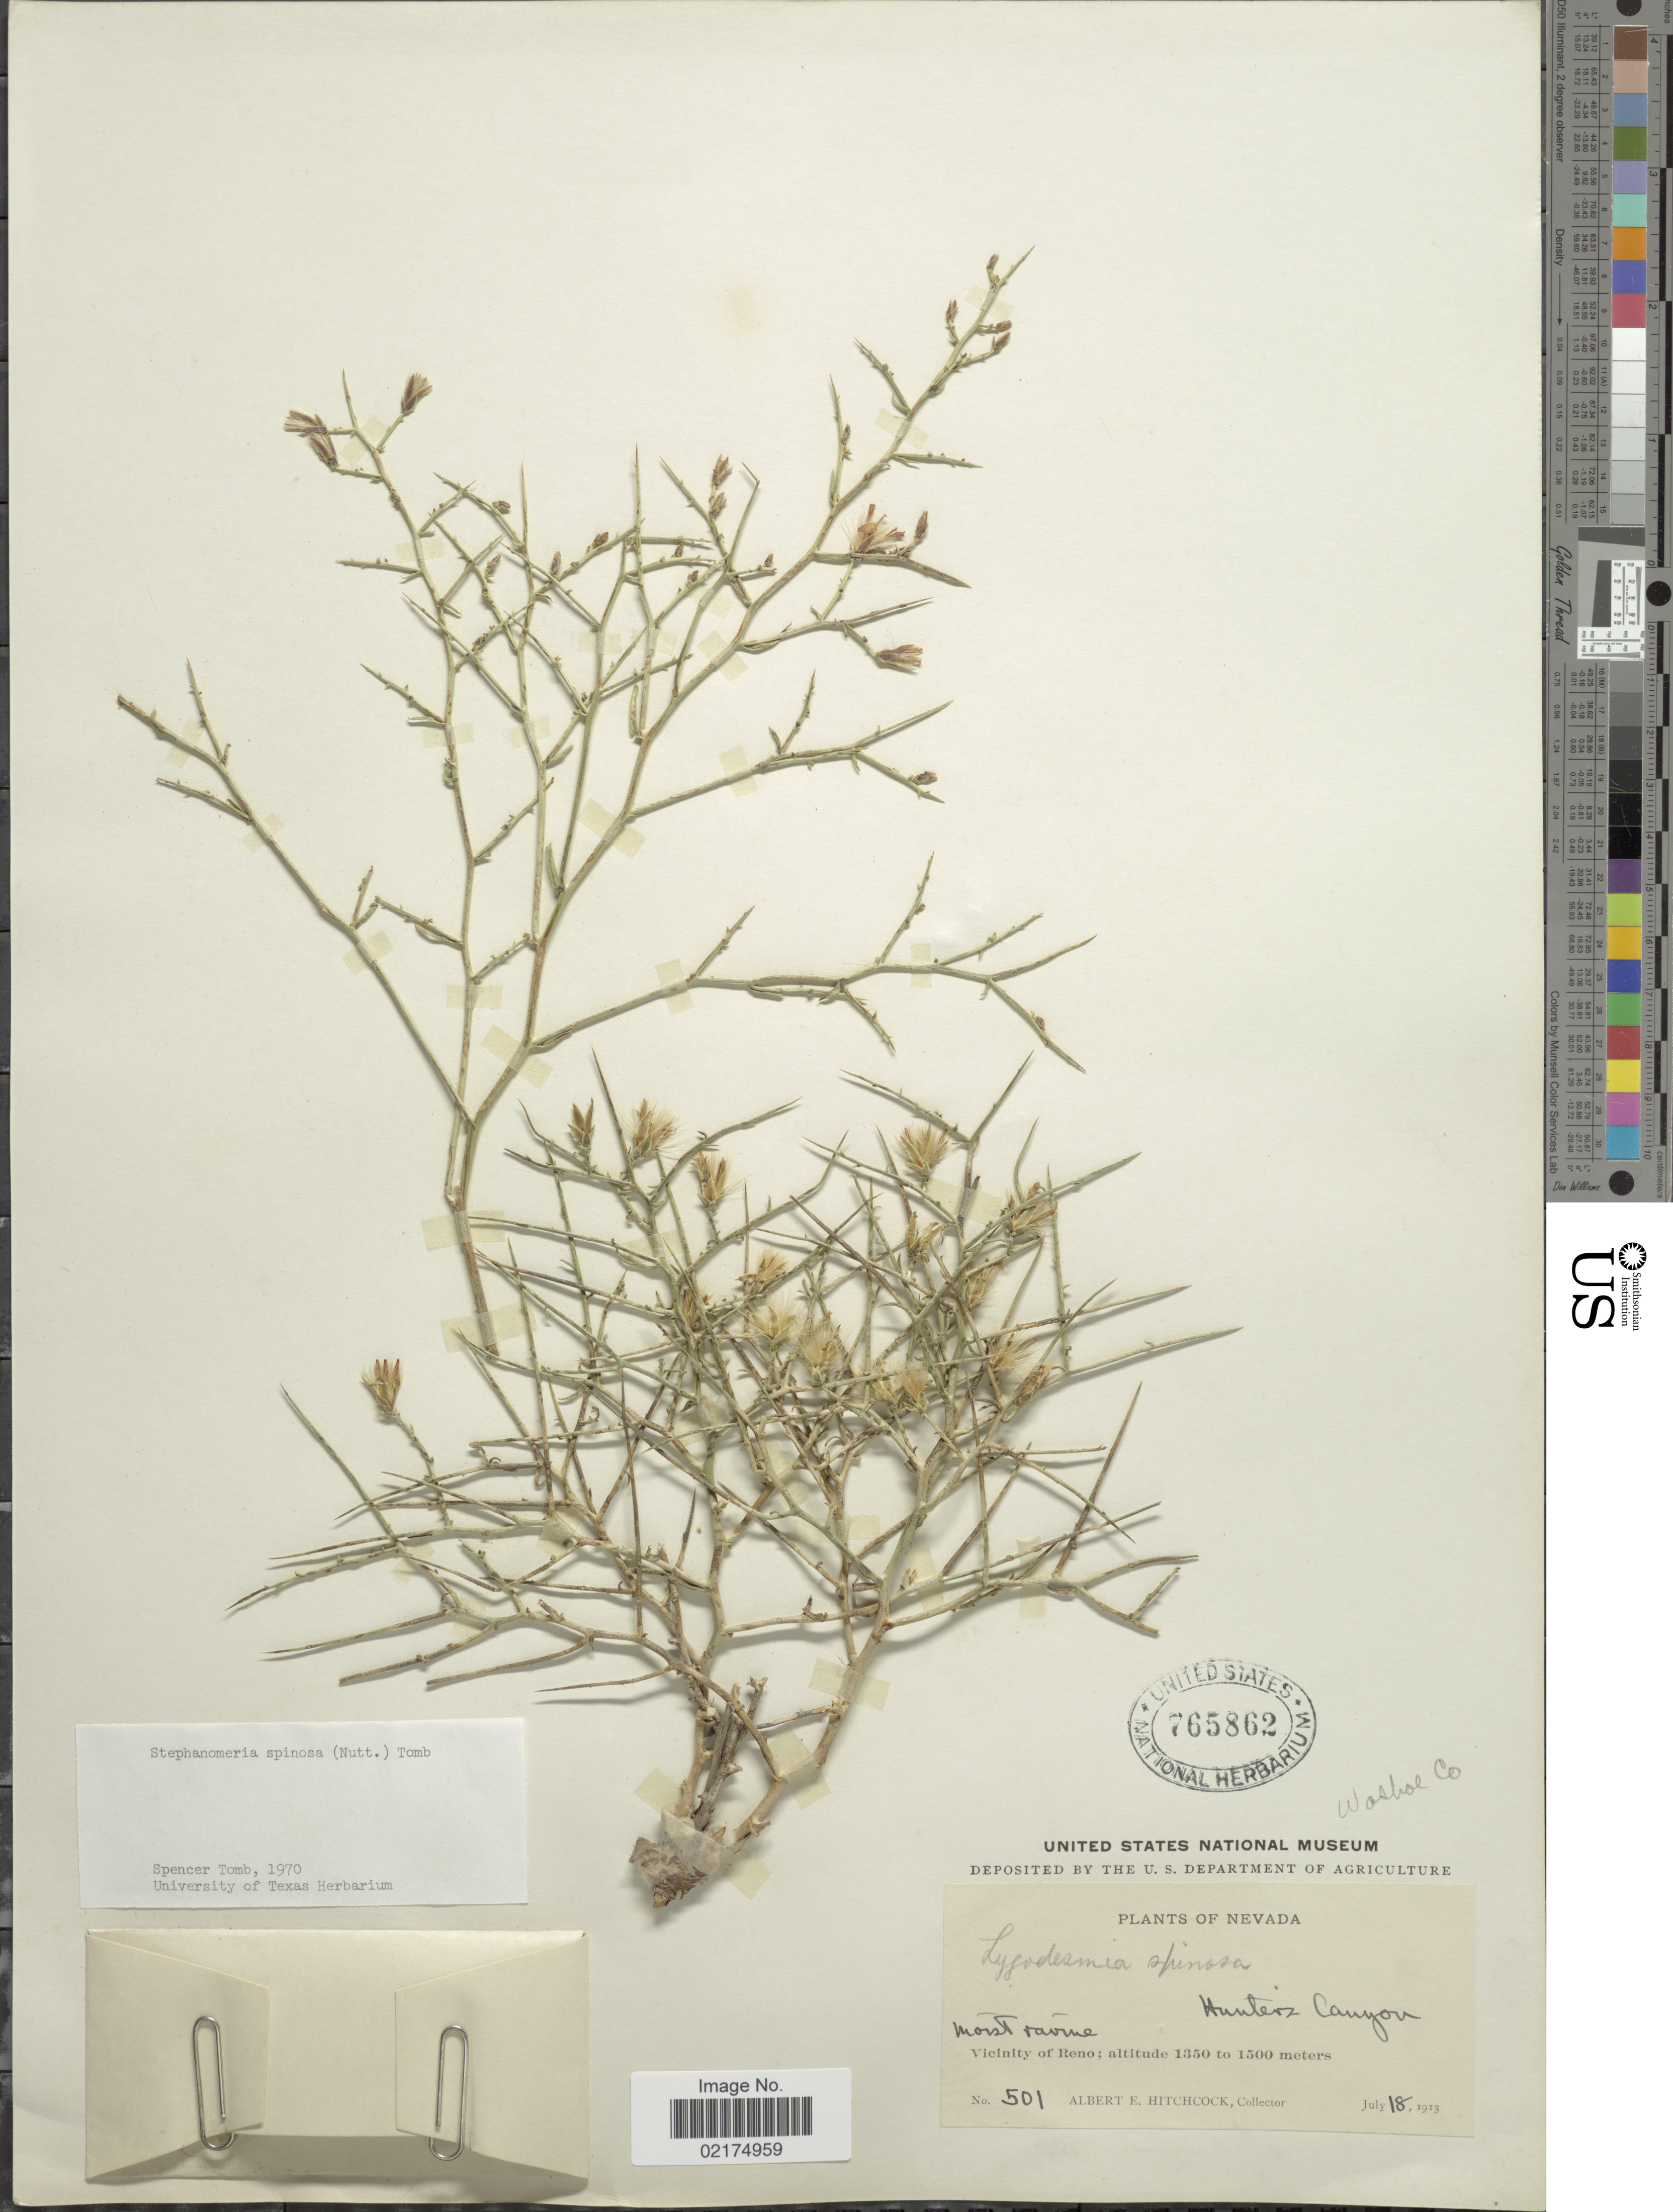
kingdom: Plantae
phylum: Tracheophyta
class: Magnoliopsida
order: Asterales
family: Asteraceae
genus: Pleiacanthus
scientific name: Pleiacanthus spinosus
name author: (Nutt.) Rydb.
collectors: A. Hitchcock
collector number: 501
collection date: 1913-07-18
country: United States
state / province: Nevada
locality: Hunterz Canyon, vicinity of Reno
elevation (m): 1350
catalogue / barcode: US 765862